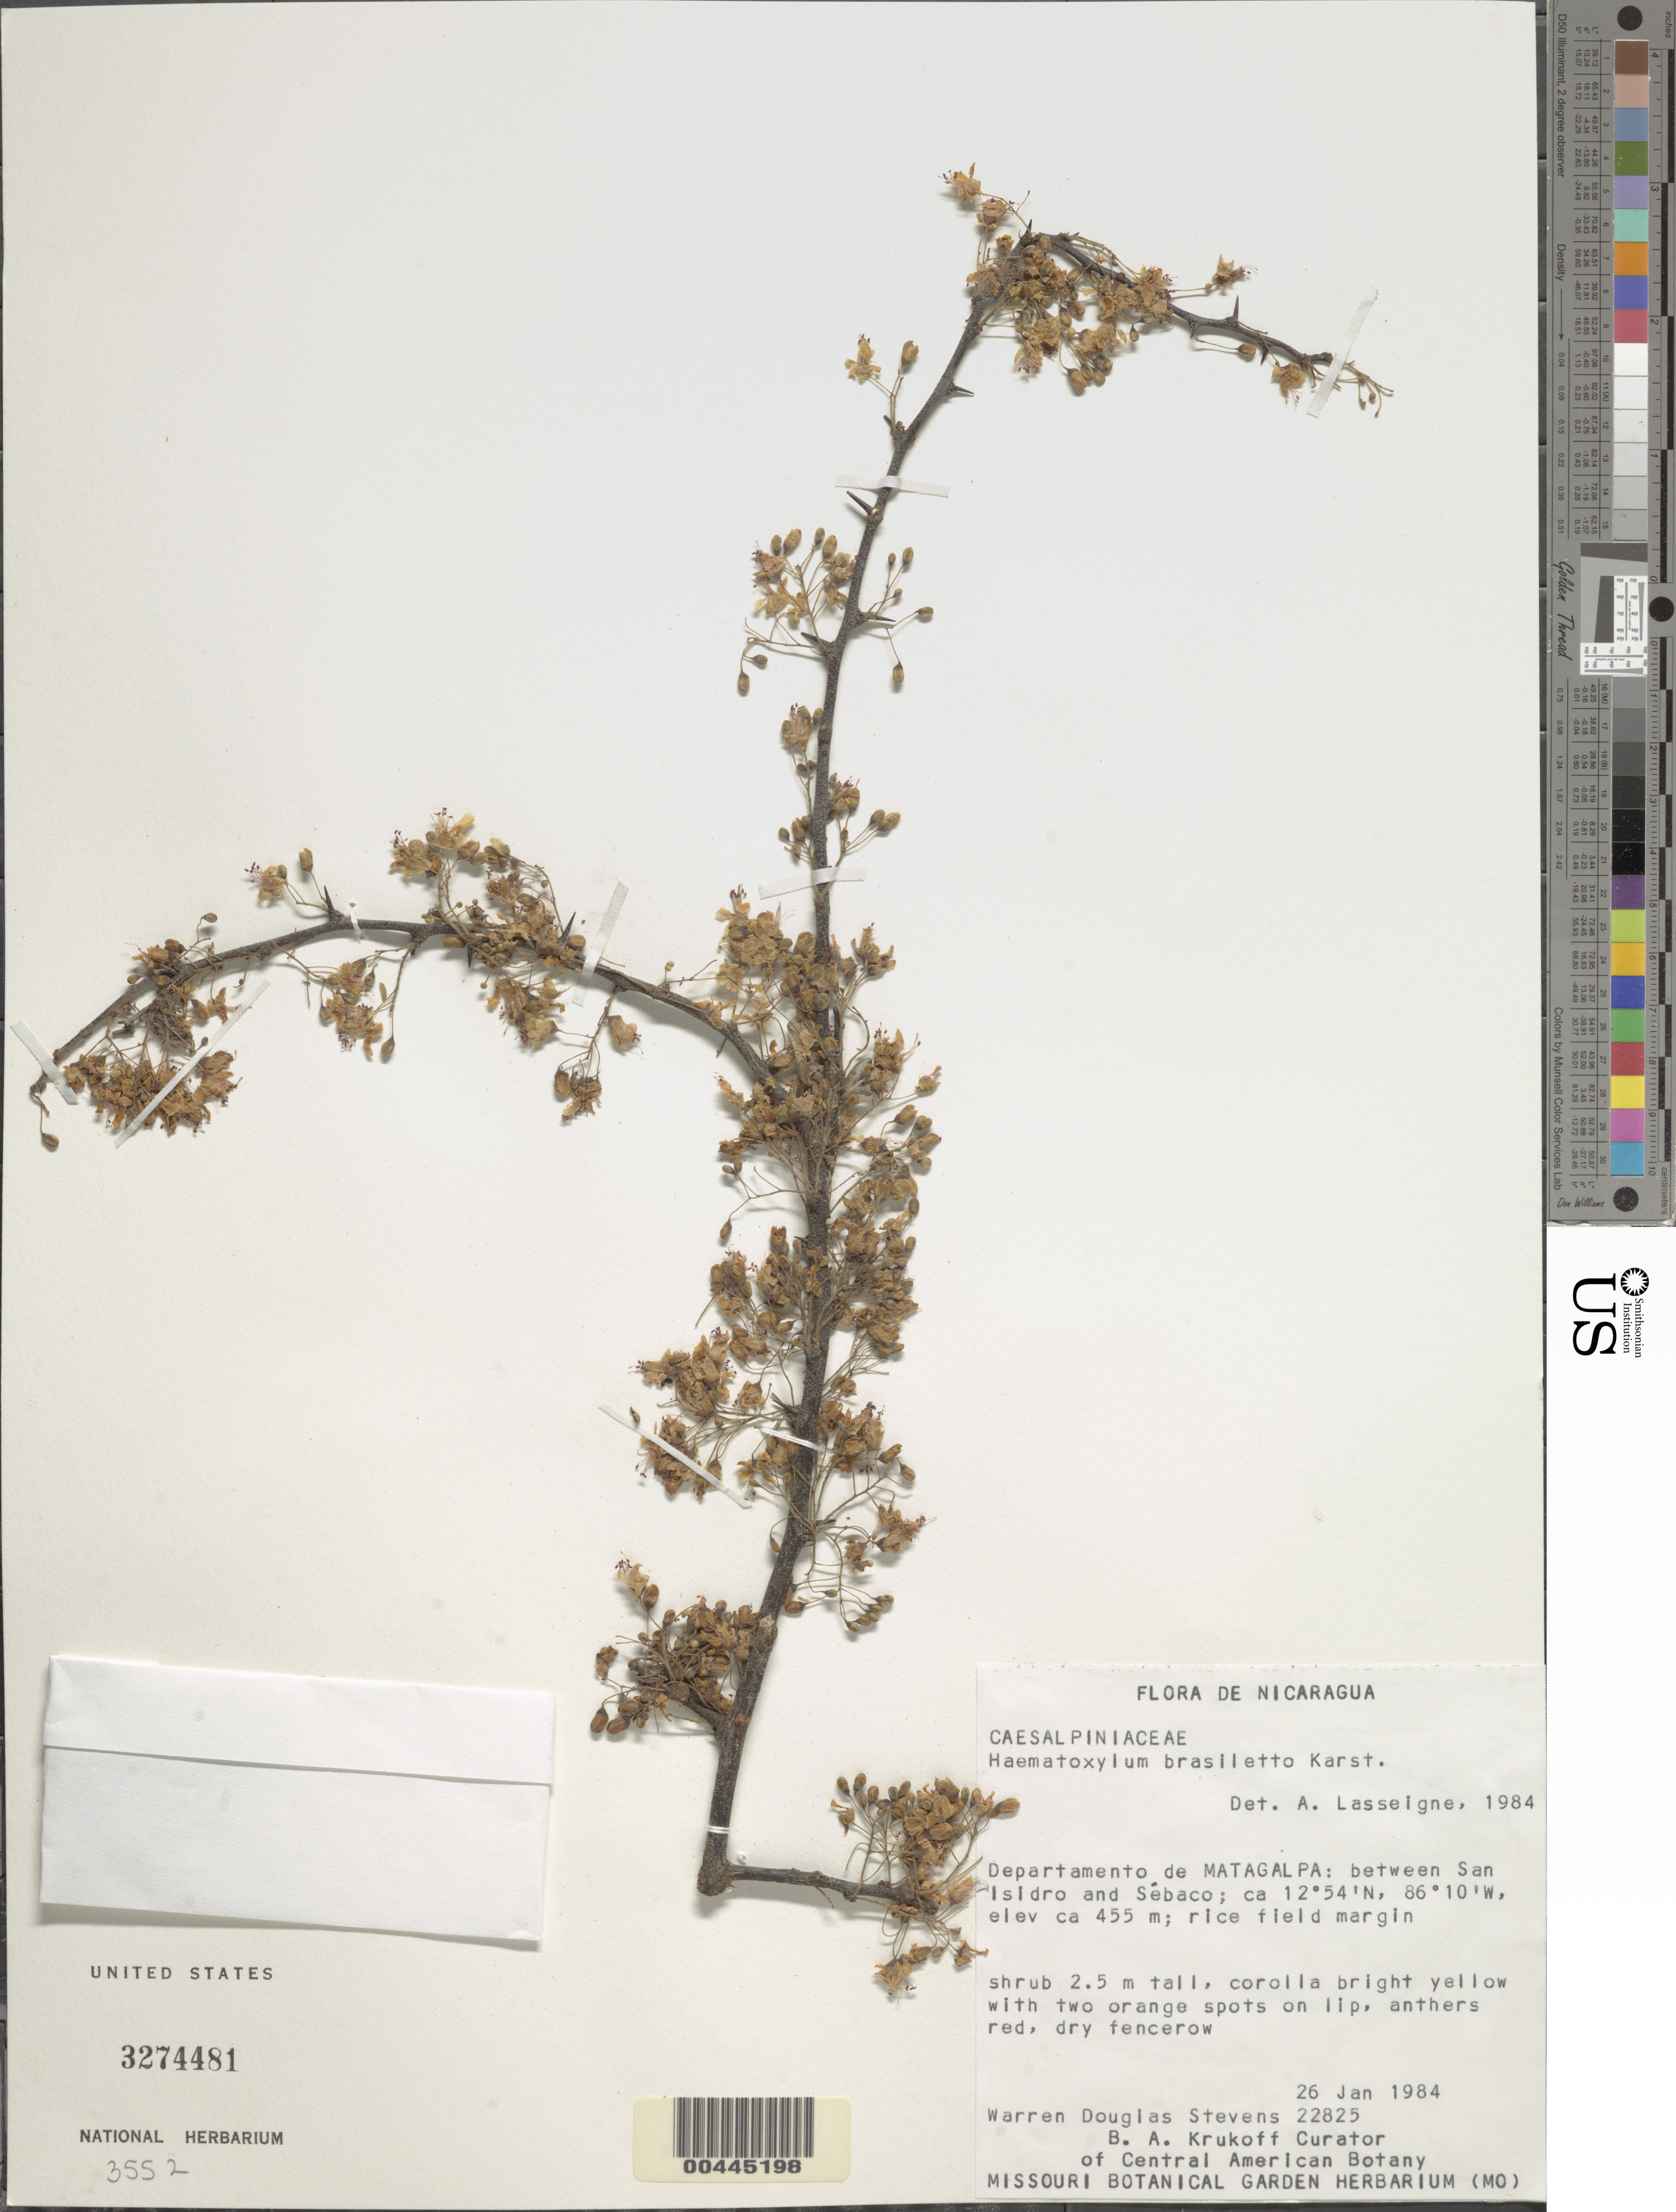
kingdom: Plantae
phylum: Tracheophyta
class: Magnoliopsida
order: Fabales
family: Fabaceae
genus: Haematoxylum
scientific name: Haematoxylum brasiletto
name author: H. Karst.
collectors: W. D. Stevens & B. A. Krukoff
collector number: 22825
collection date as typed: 26 Jan 1984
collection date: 1984-01-26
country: Nicaragua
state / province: Matagalpa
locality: Between san isidro and sebaco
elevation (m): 455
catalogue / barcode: US 3274481